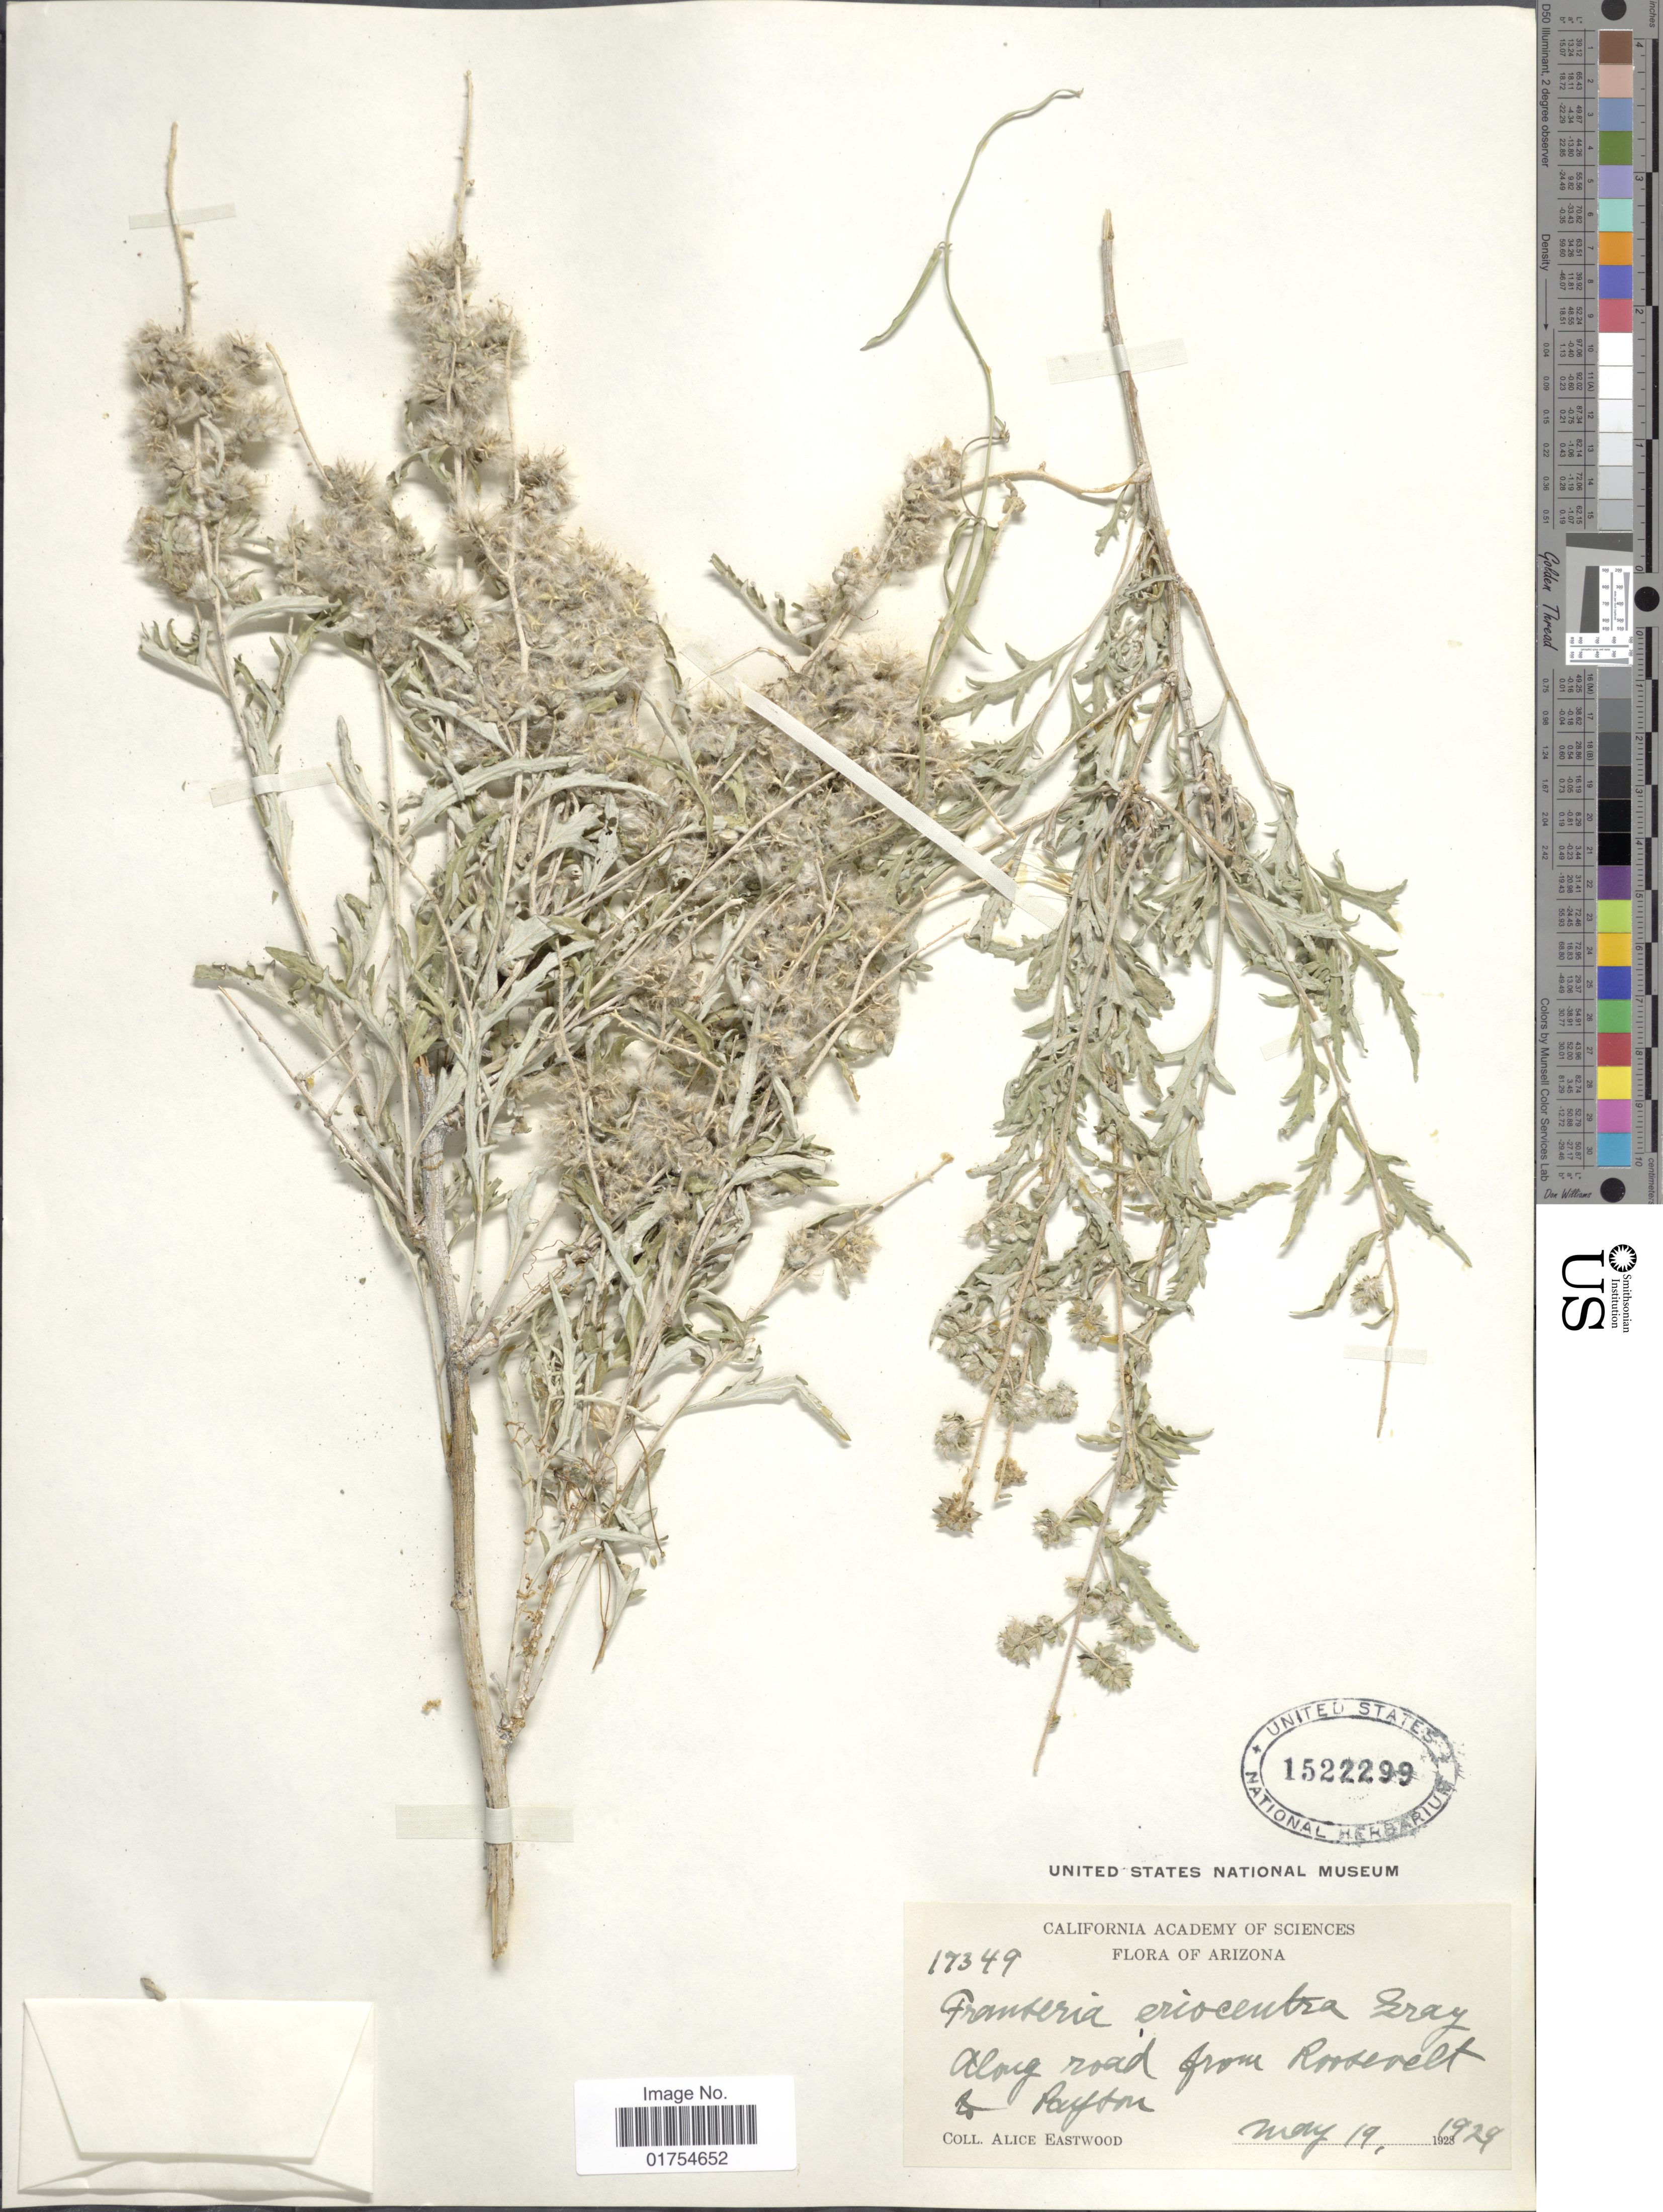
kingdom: Plantae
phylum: Tracheophyta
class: Magnoliopsida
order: Asterales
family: Asteraceae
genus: Franseria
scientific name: Franseria eriocentra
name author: A. Gray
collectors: A. Eastwood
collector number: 17349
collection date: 1929-05-19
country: United States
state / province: Arizona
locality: Along road from Roosevelt & Payton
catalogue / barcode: US 1522299